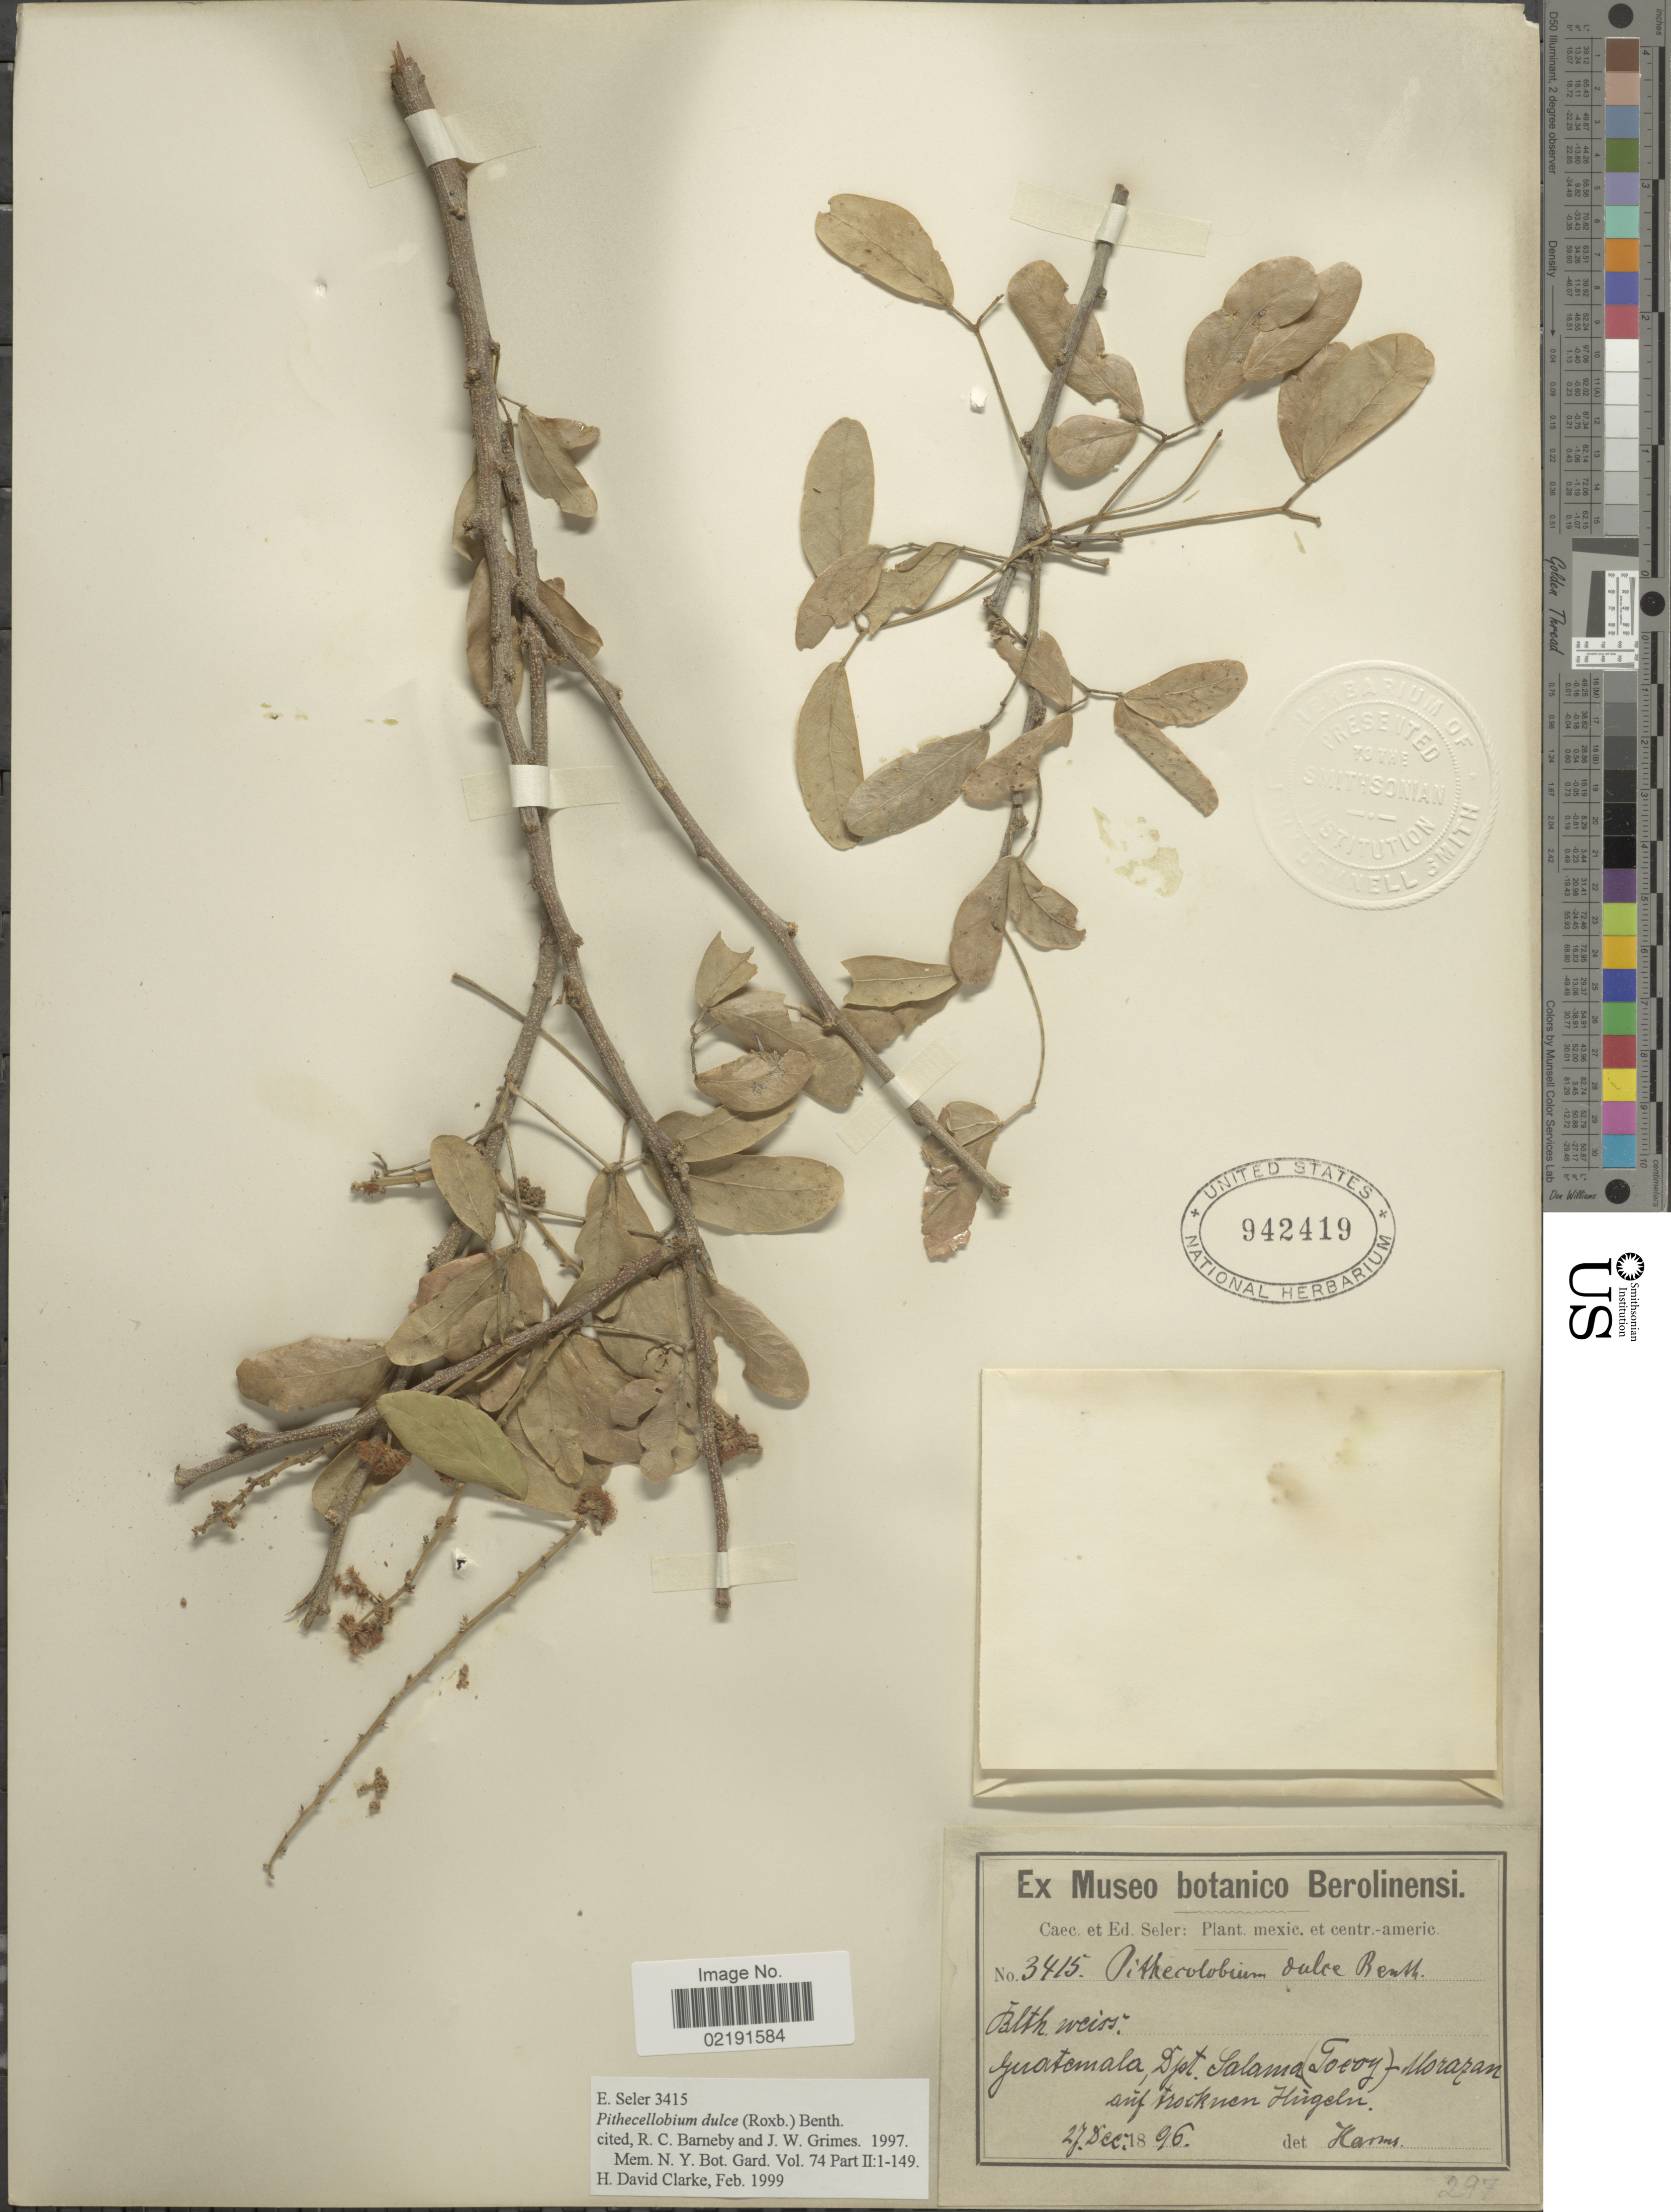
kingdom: Plantae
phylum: Tracheophyta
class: Magnoliopsida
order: Fabales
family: Fabaceae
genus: Pithecellobium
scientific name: Pithecellobium dulce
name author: (Roxb.) Benth.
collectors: ex Caec. et Ed Seler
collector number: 3415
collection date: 1896-12-27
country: El Salvador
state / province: Morazan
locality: Guatemala, Dpt. Salama (Tocoy)- Morazan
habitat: auf trocknen hügeln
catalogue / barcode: US 942419